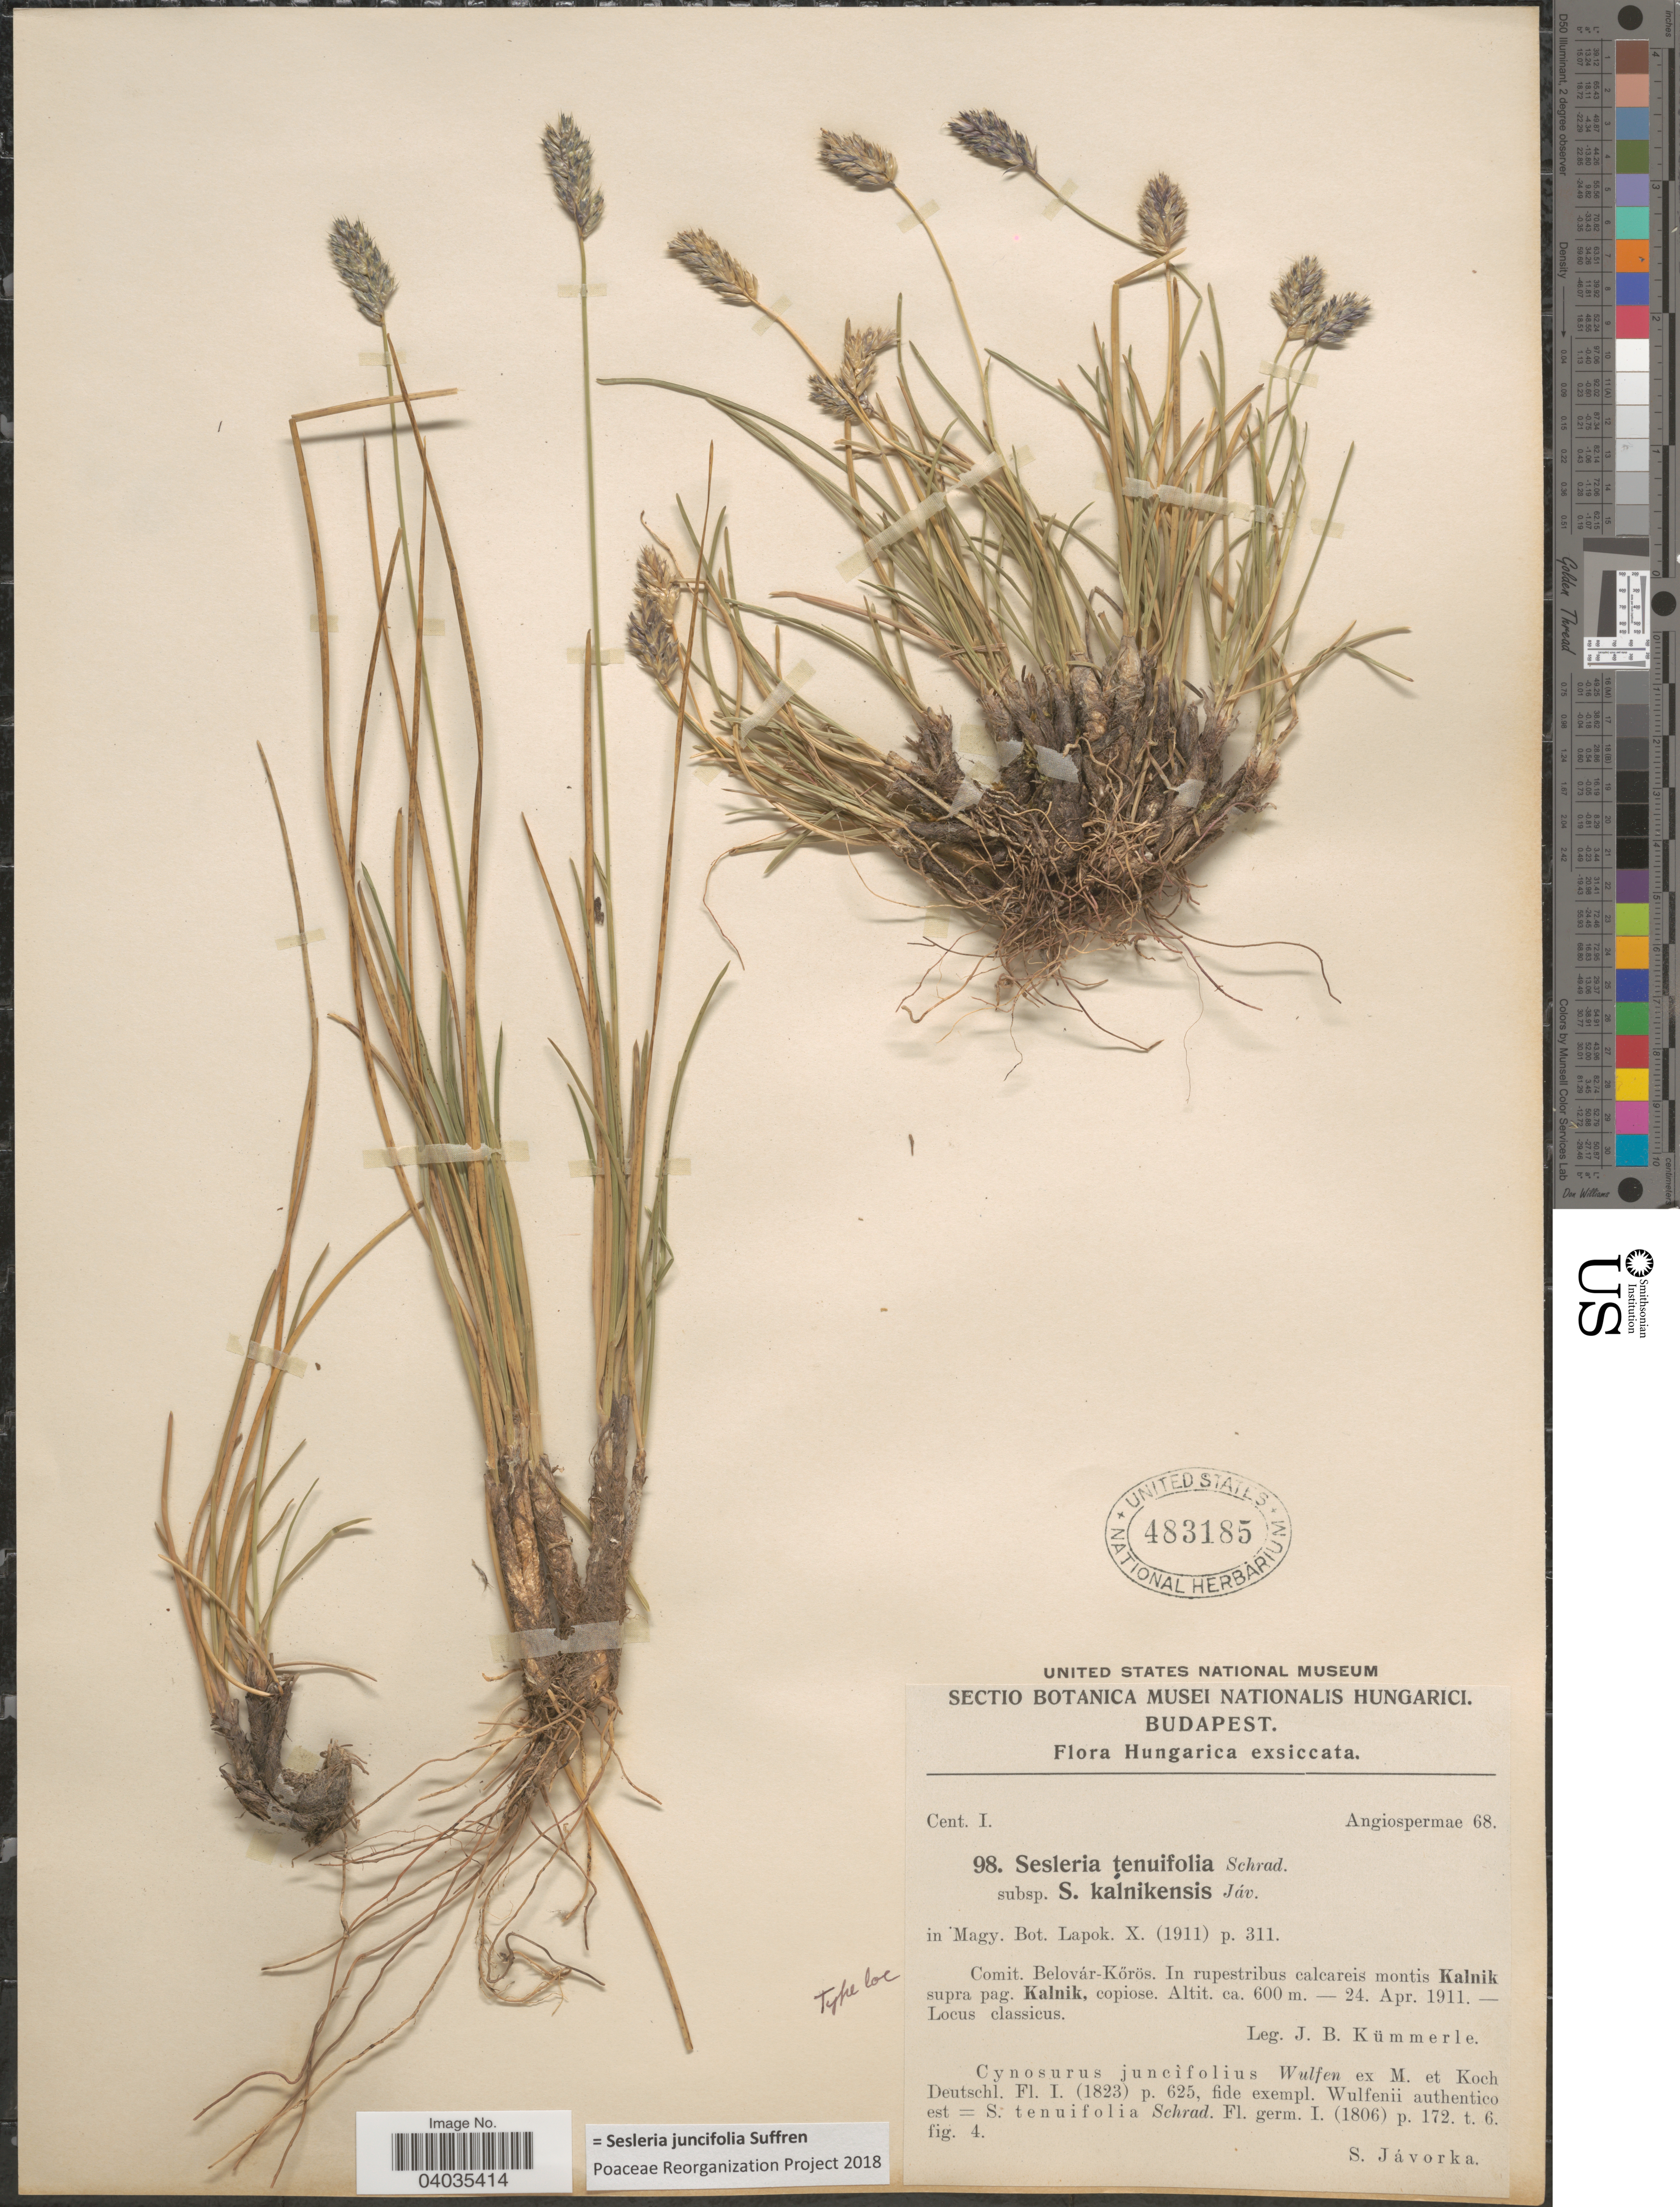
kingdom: Plantae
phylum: Tracheophyta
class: Liliopsida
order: Poales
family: Poaceae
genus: Sesleria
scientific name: Sesleria juncifolia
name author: Suffren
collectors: J. Kummerle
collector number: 98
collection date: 1911-04-24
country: Hungary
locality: Hungarica. Comit. Belovár-Kőrös. In rupestribus calcareis montis Kalnik supra pag. Kalnik, copiose.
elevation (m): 600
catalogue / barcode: US 483185